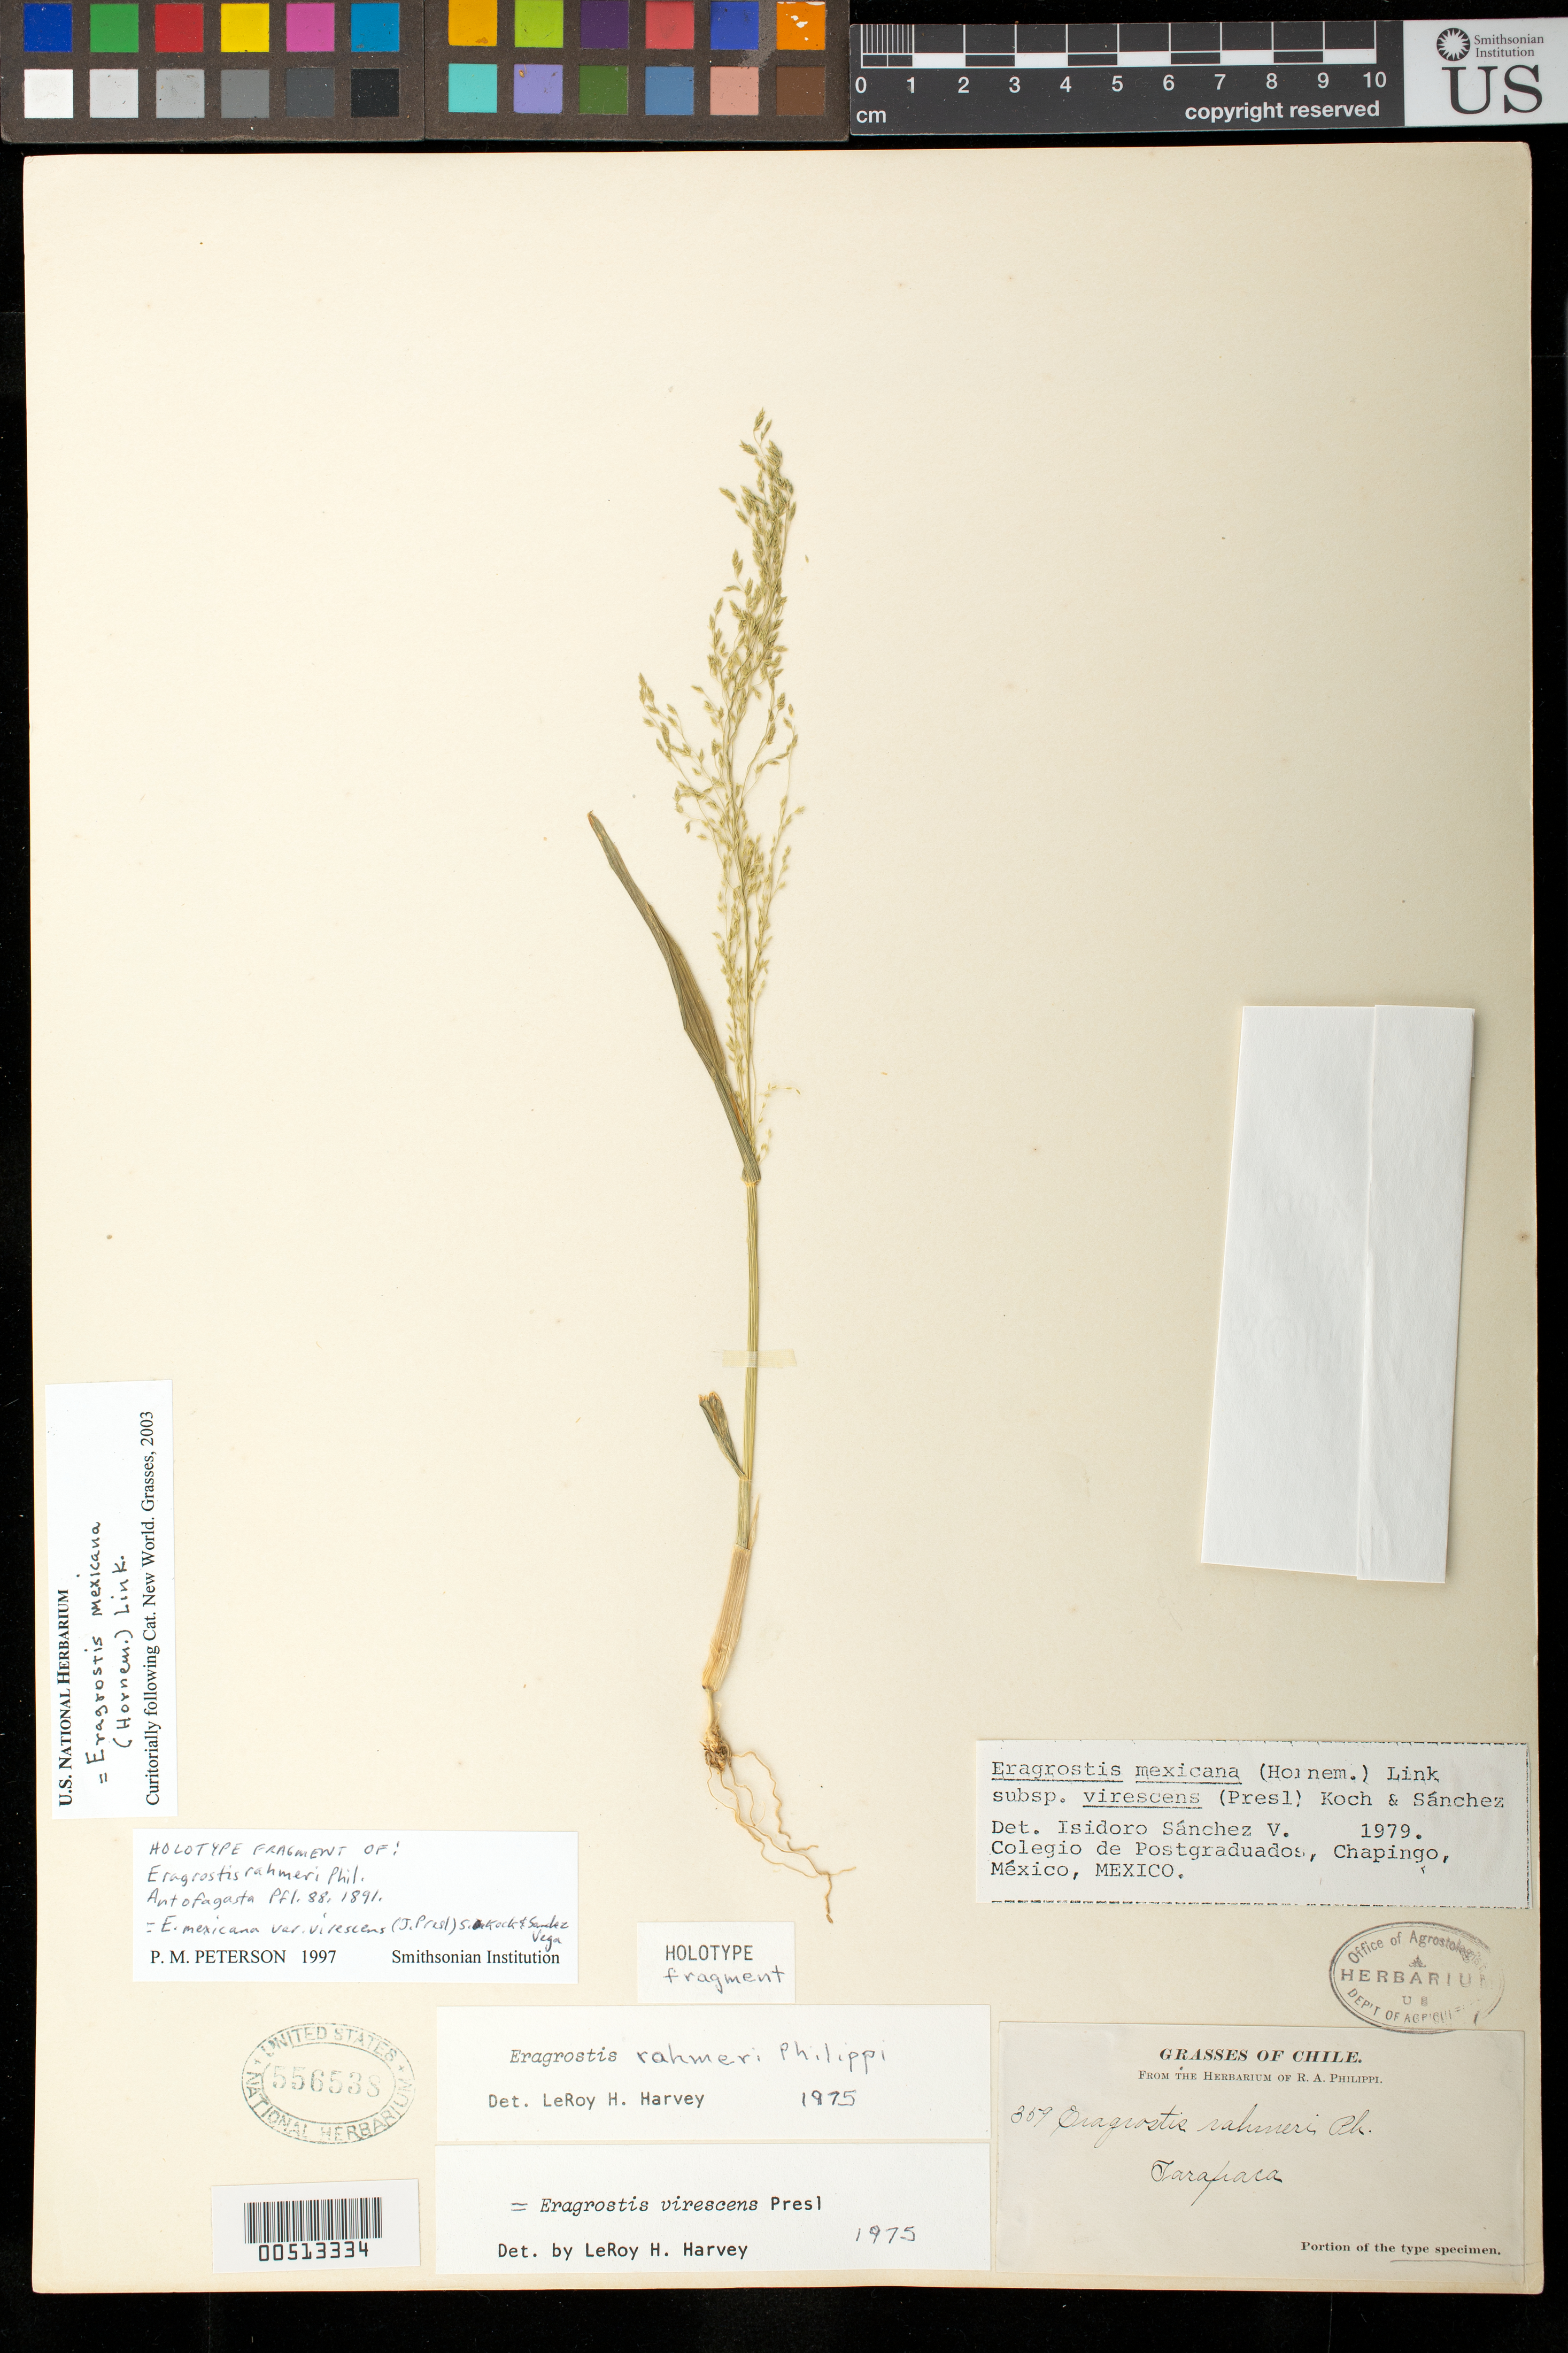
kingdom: Plantae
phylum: Tracheophyta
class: Liliopsida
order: Poales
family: Poaceae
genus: Eragrostis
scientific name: Eragrostis rahmeri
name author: Phil.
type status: Isotype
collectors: R. A. Philippi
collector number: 359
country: Chile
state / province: Tarapacá (I)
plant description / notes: Fragmentary material of (holo) type specimen ex herb. R.A. Philippi. Photograph of holotype mounted on separate accompanying sheet.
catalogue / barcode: US 556538